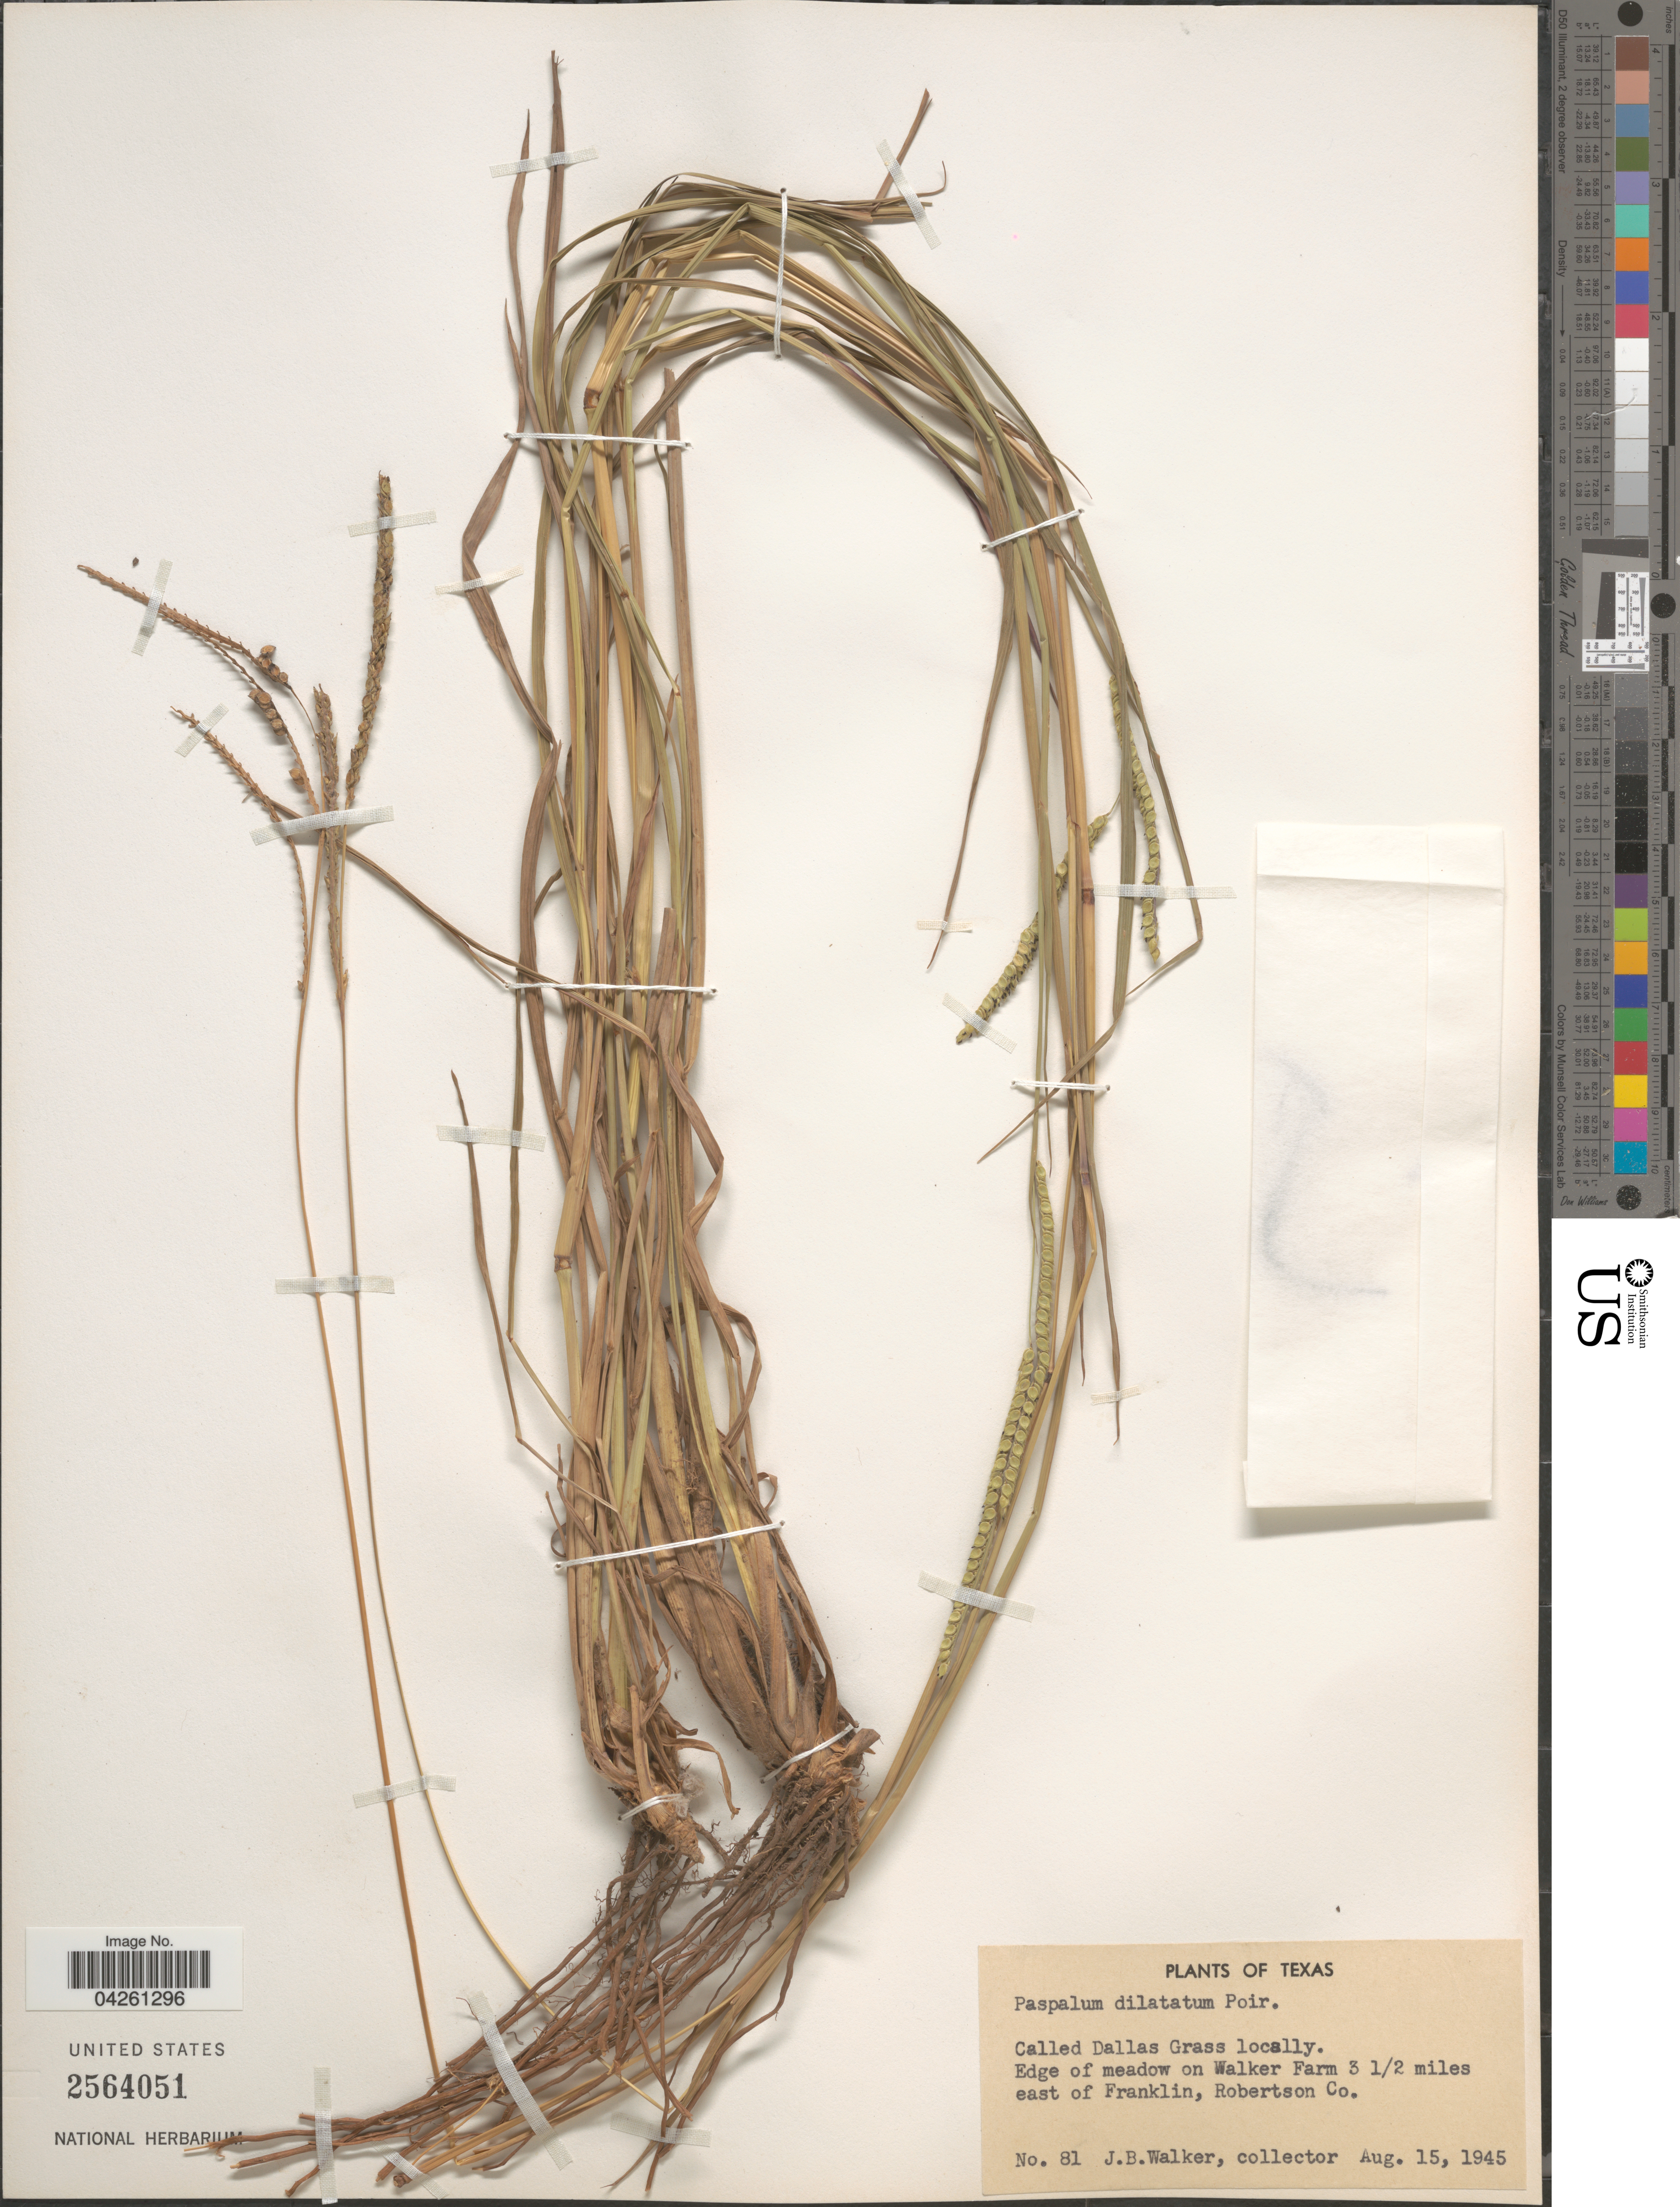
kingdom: Plantae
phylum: Tracheophyta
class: Liliopsida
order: Poales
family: Poaceae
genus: Paspalum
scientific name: Paspalum dilatatum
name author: Poir.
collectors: J. Walker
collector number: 81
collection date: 1945-08-15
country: United States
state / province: Texas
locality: Edge of meadow on Walker Farm 3 1/2 miles east of Franklin, Robertson Co.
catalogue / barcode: US 2564051